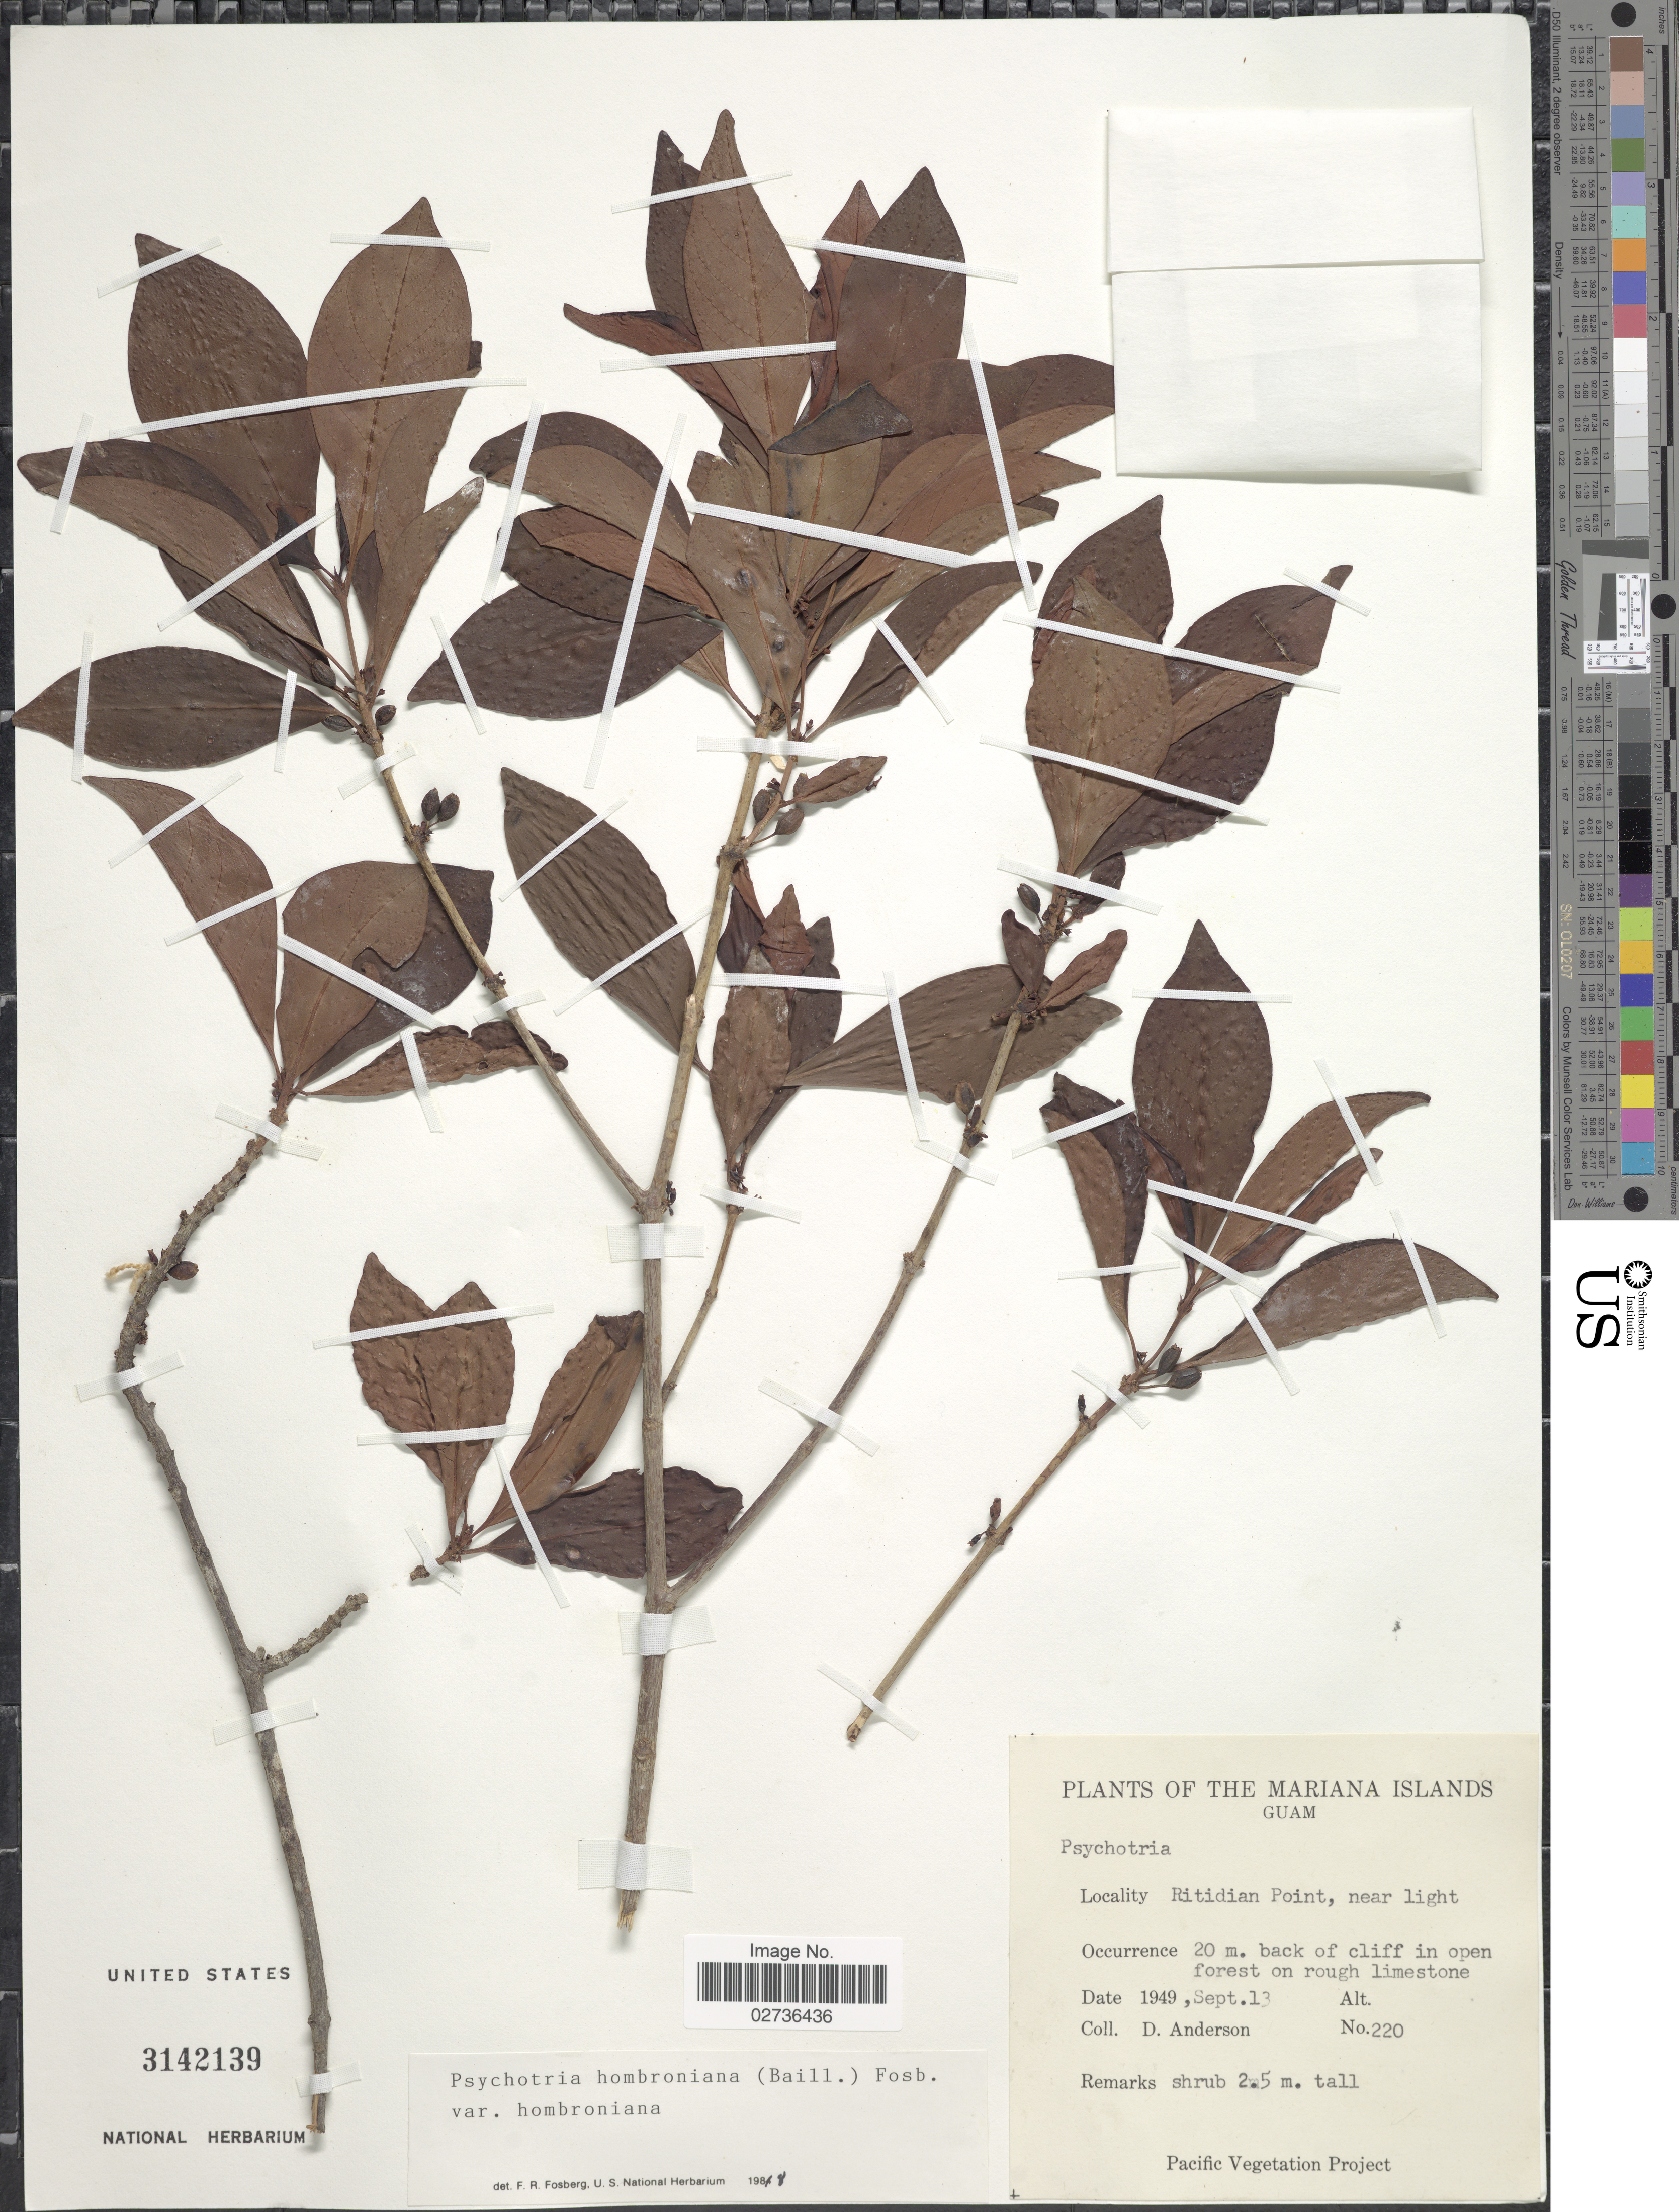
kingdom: Plantae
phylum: Tracheophyta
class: Magnoliopsida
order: Gentianales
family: Rubiaceae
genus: Psychotria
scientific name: Psychotria hombroniana var. hombroniana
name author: (Baill.) Fosberg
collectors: D. Anderson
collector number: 220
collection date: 1949-09-13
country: Guam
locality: The Marianas Islands, Guam, Ritidian Point, near light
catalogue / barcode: US 3142139